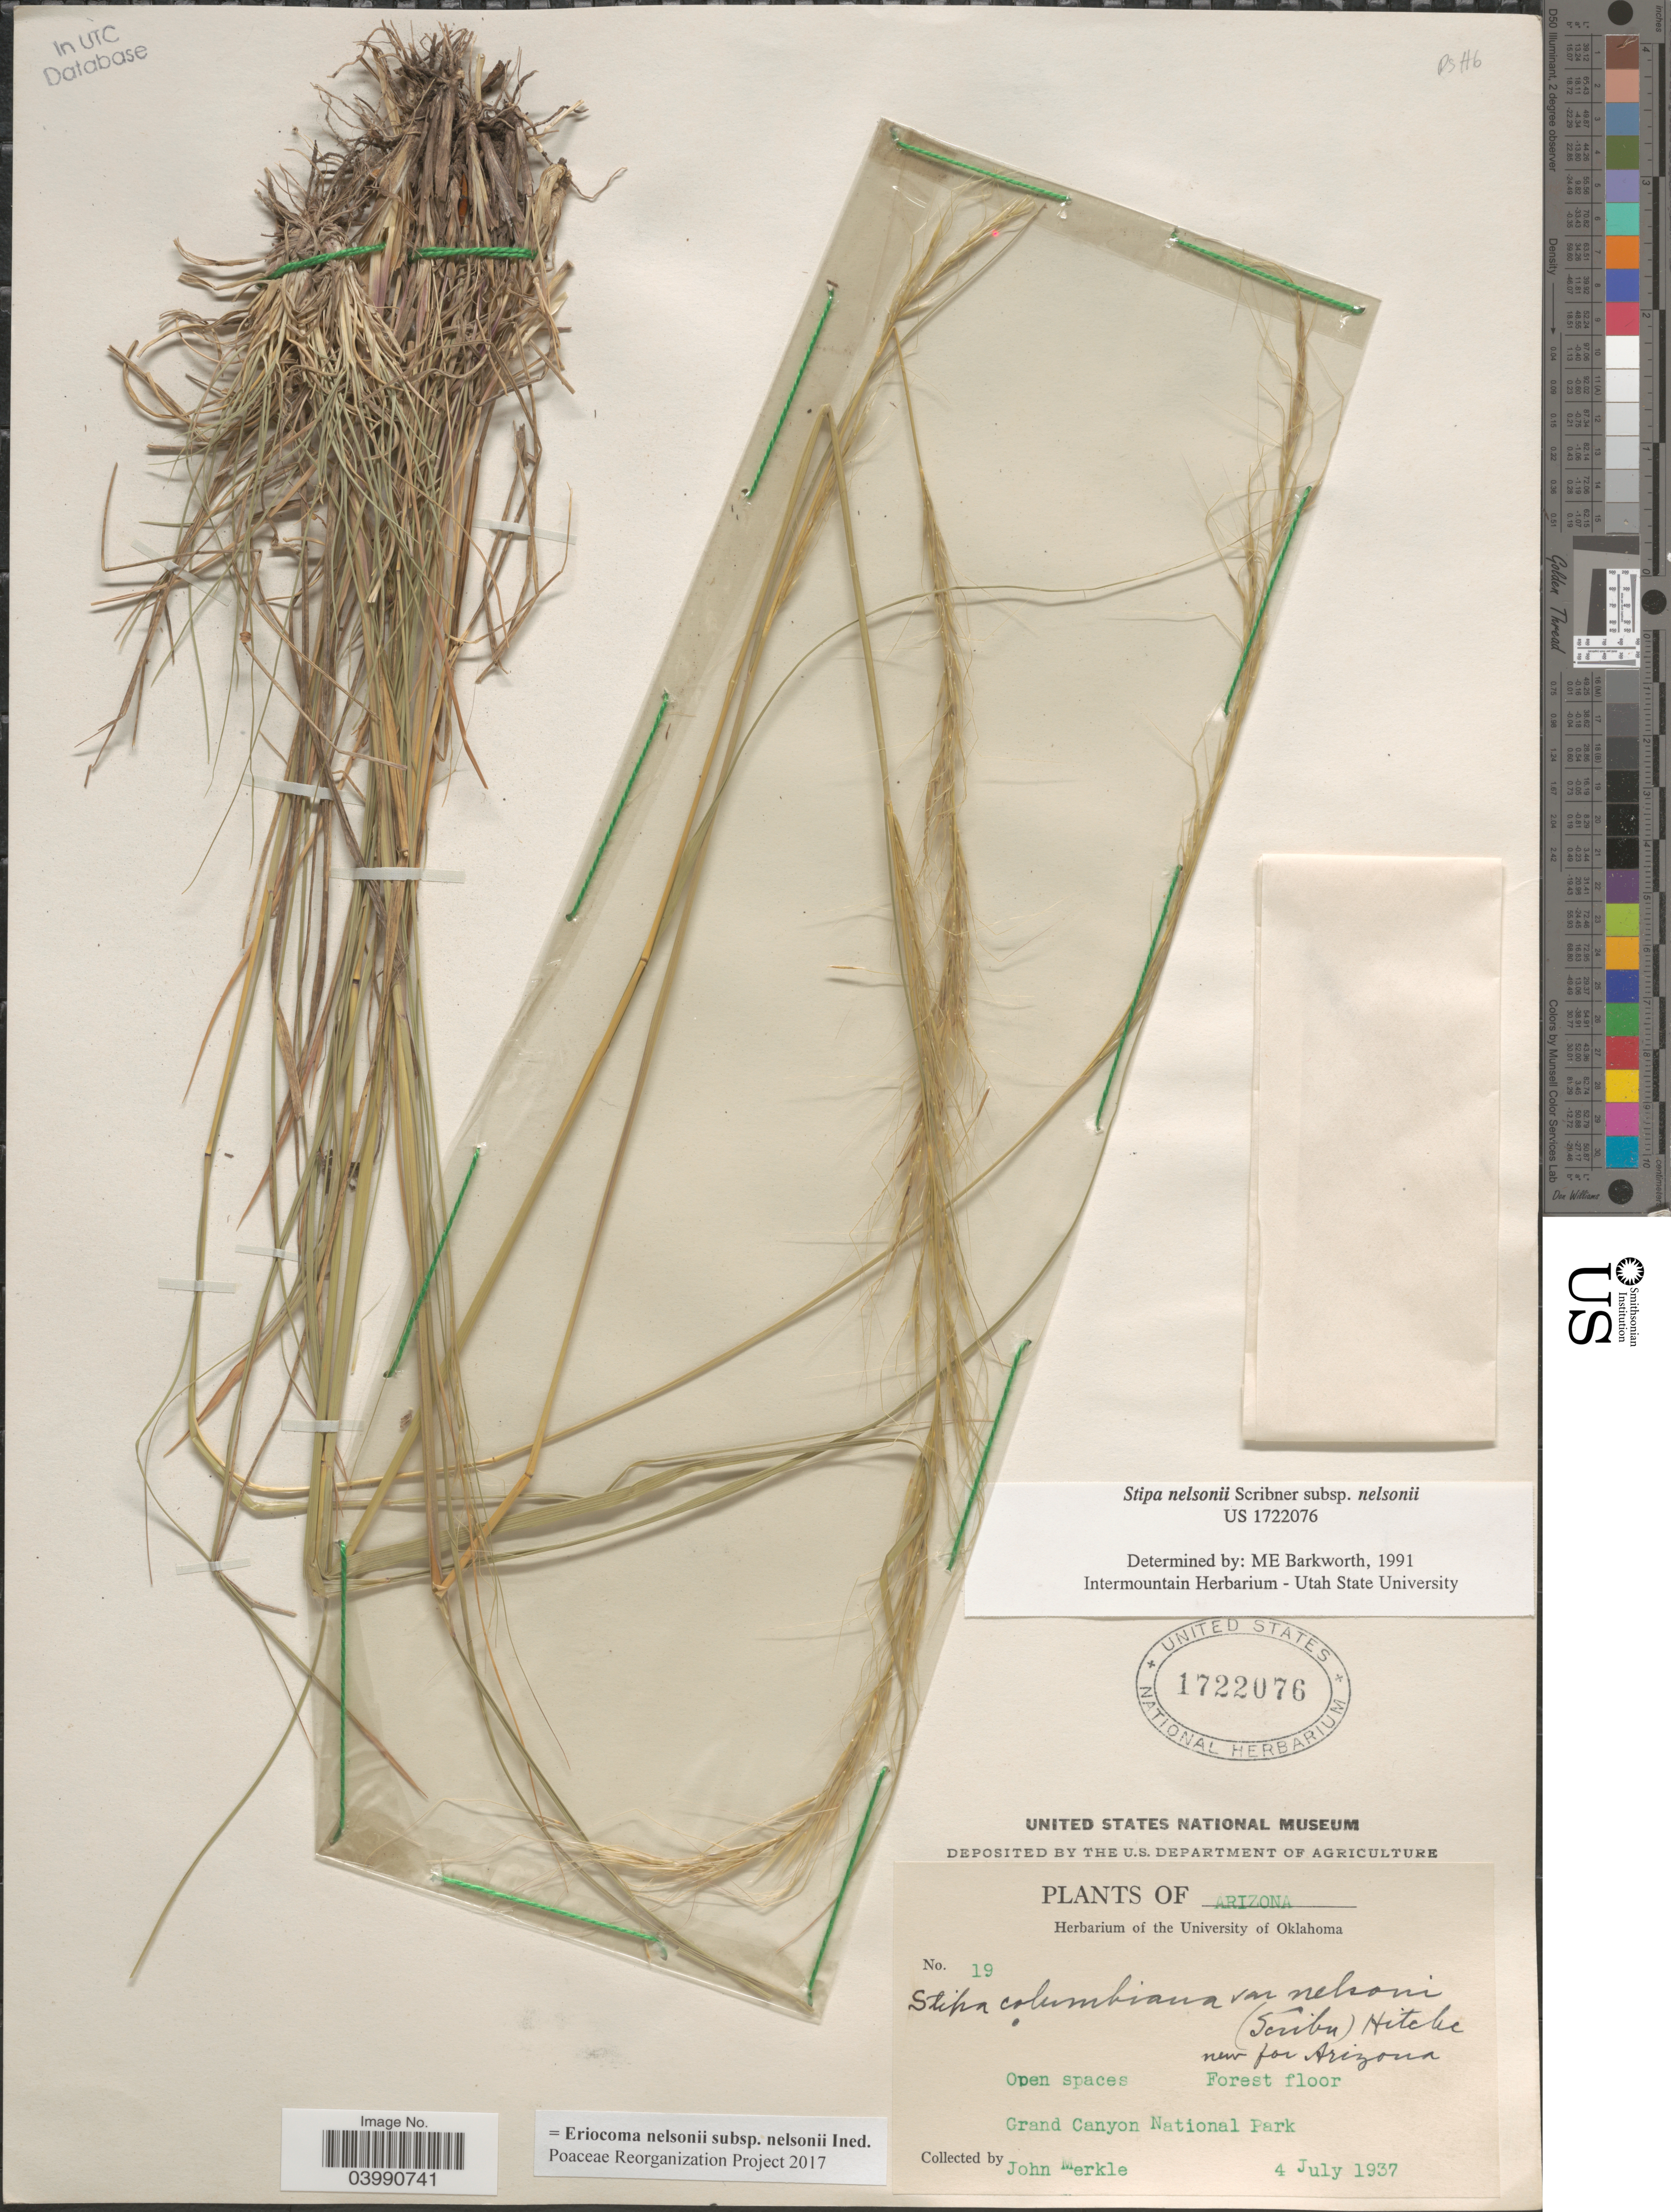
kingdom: Plantae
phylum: Tracheophyta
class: Liliopsida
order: Poales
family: Poaceae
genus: Eriocoma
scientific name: Eriocoma nelsonii subsp. nelsonii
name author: (Scribn.) Romasch.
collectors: J. Merkle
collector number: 19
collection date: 1937-07-04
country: United States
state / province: Arizona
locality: Grand Canyon National Park.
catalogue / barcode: US 1722076